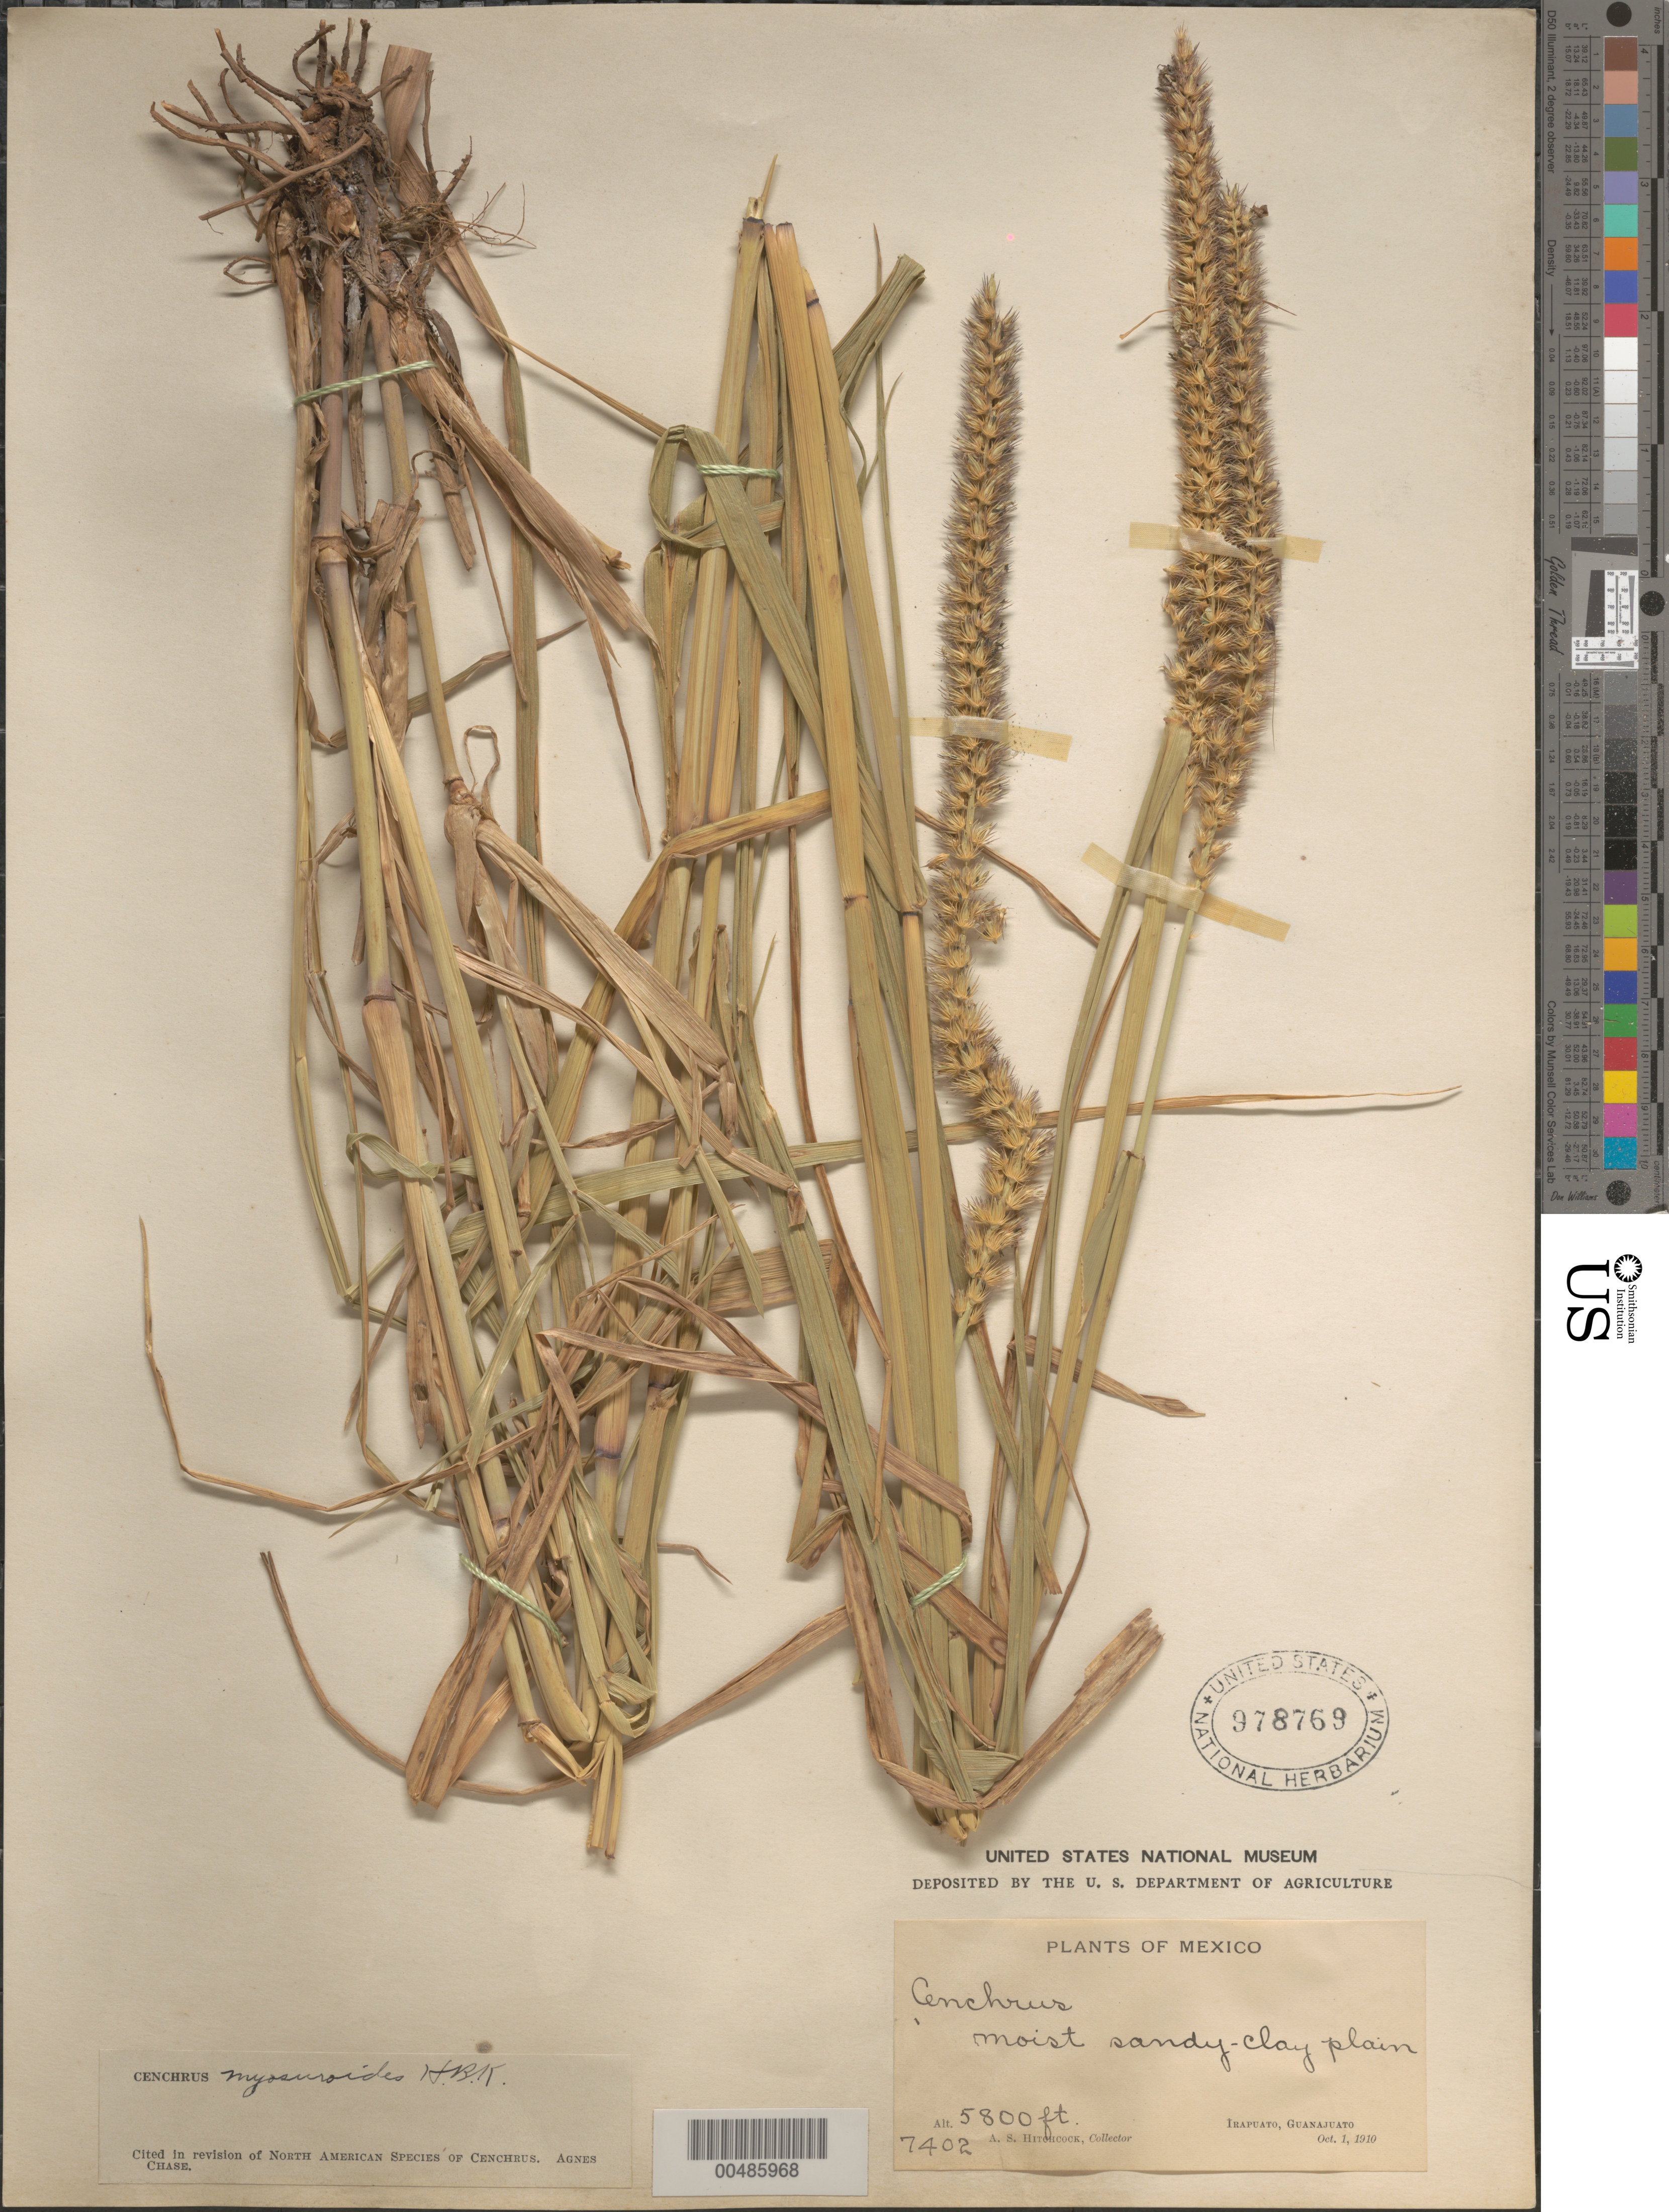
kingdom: Plantae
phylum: Tracheophyta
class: Liliopsida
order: Poales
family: Poaceae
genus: Cenchrus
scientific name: Cenchrus myosuroides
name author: Kunth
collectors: A. S. Hitchcock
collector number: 7402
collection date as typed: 1 Oct 1910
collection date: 1910-10-01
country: Mexico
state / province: Guanajuato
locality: Irapuato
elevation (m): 1768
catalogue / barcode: US 978769